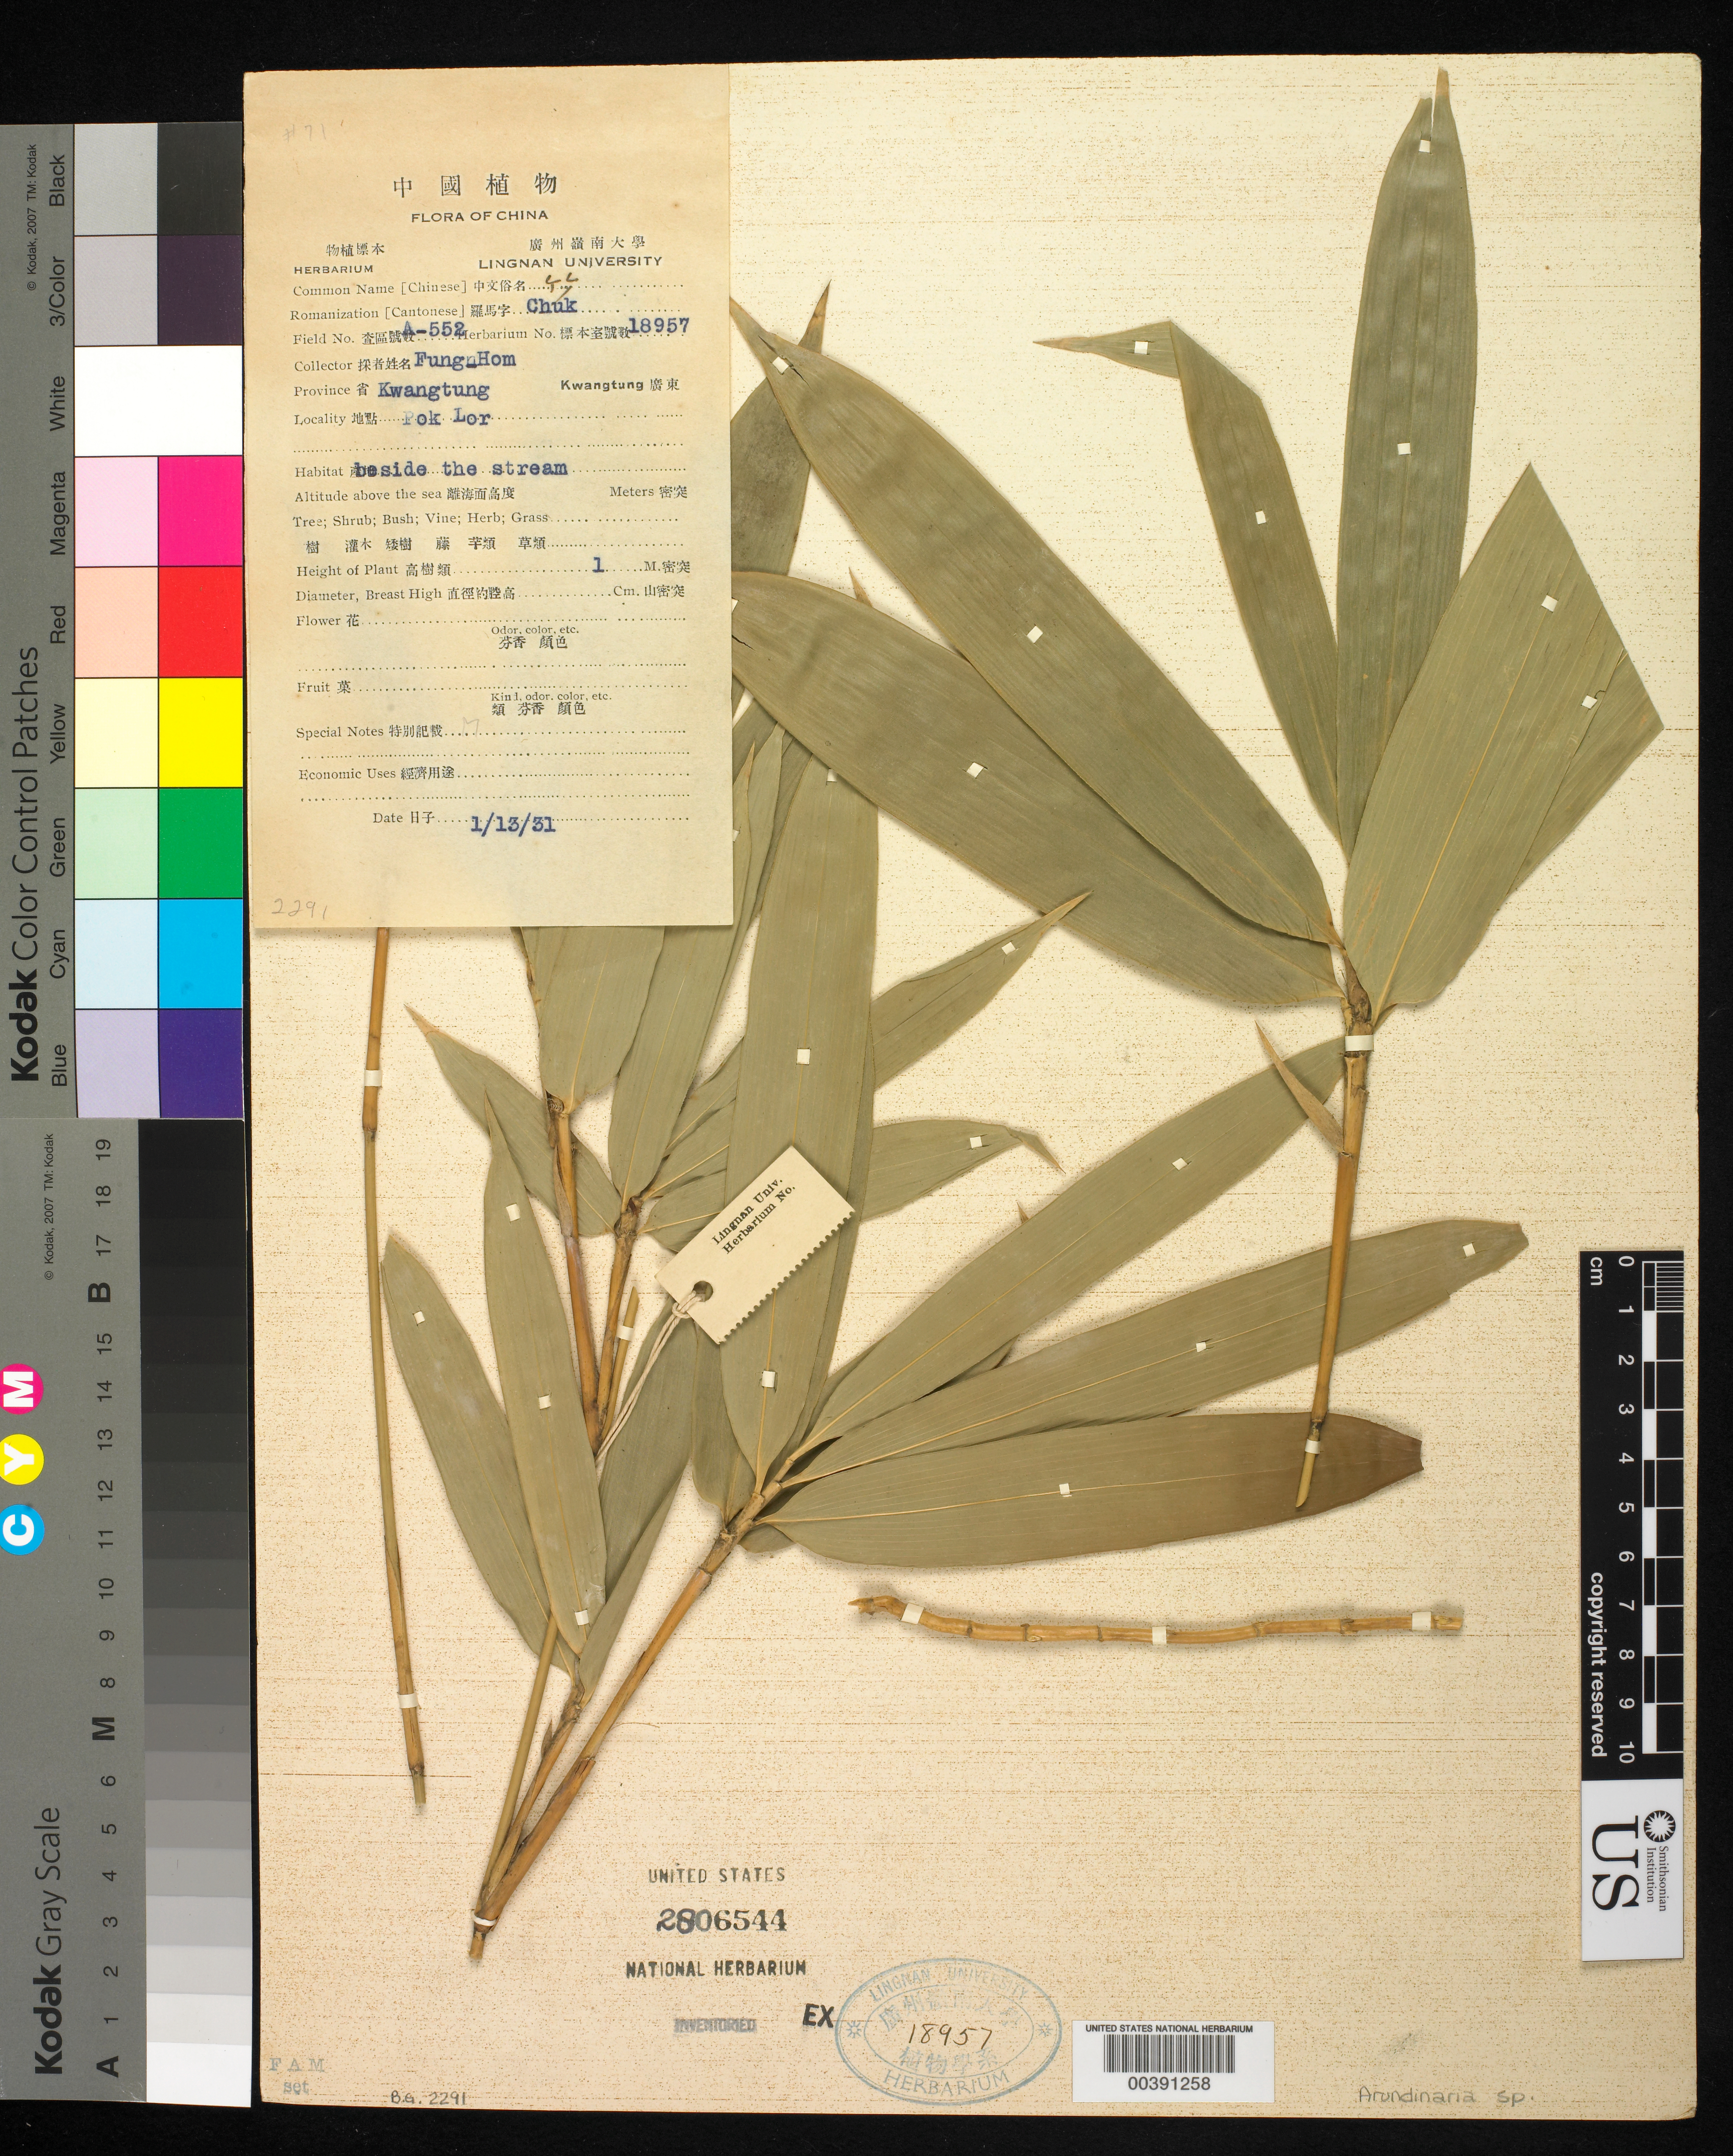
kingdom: Plantae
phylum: Tracheophyta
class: Liliopsida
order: Poales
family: Poaceae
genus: Arundinaria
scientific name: Arundinaria sp.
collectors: H. L. Fung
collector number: A-552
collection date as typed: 13 Jan 1931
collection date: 1931-01-13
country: China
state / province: Guangdong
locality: Pok lor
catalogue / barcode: US 2806544